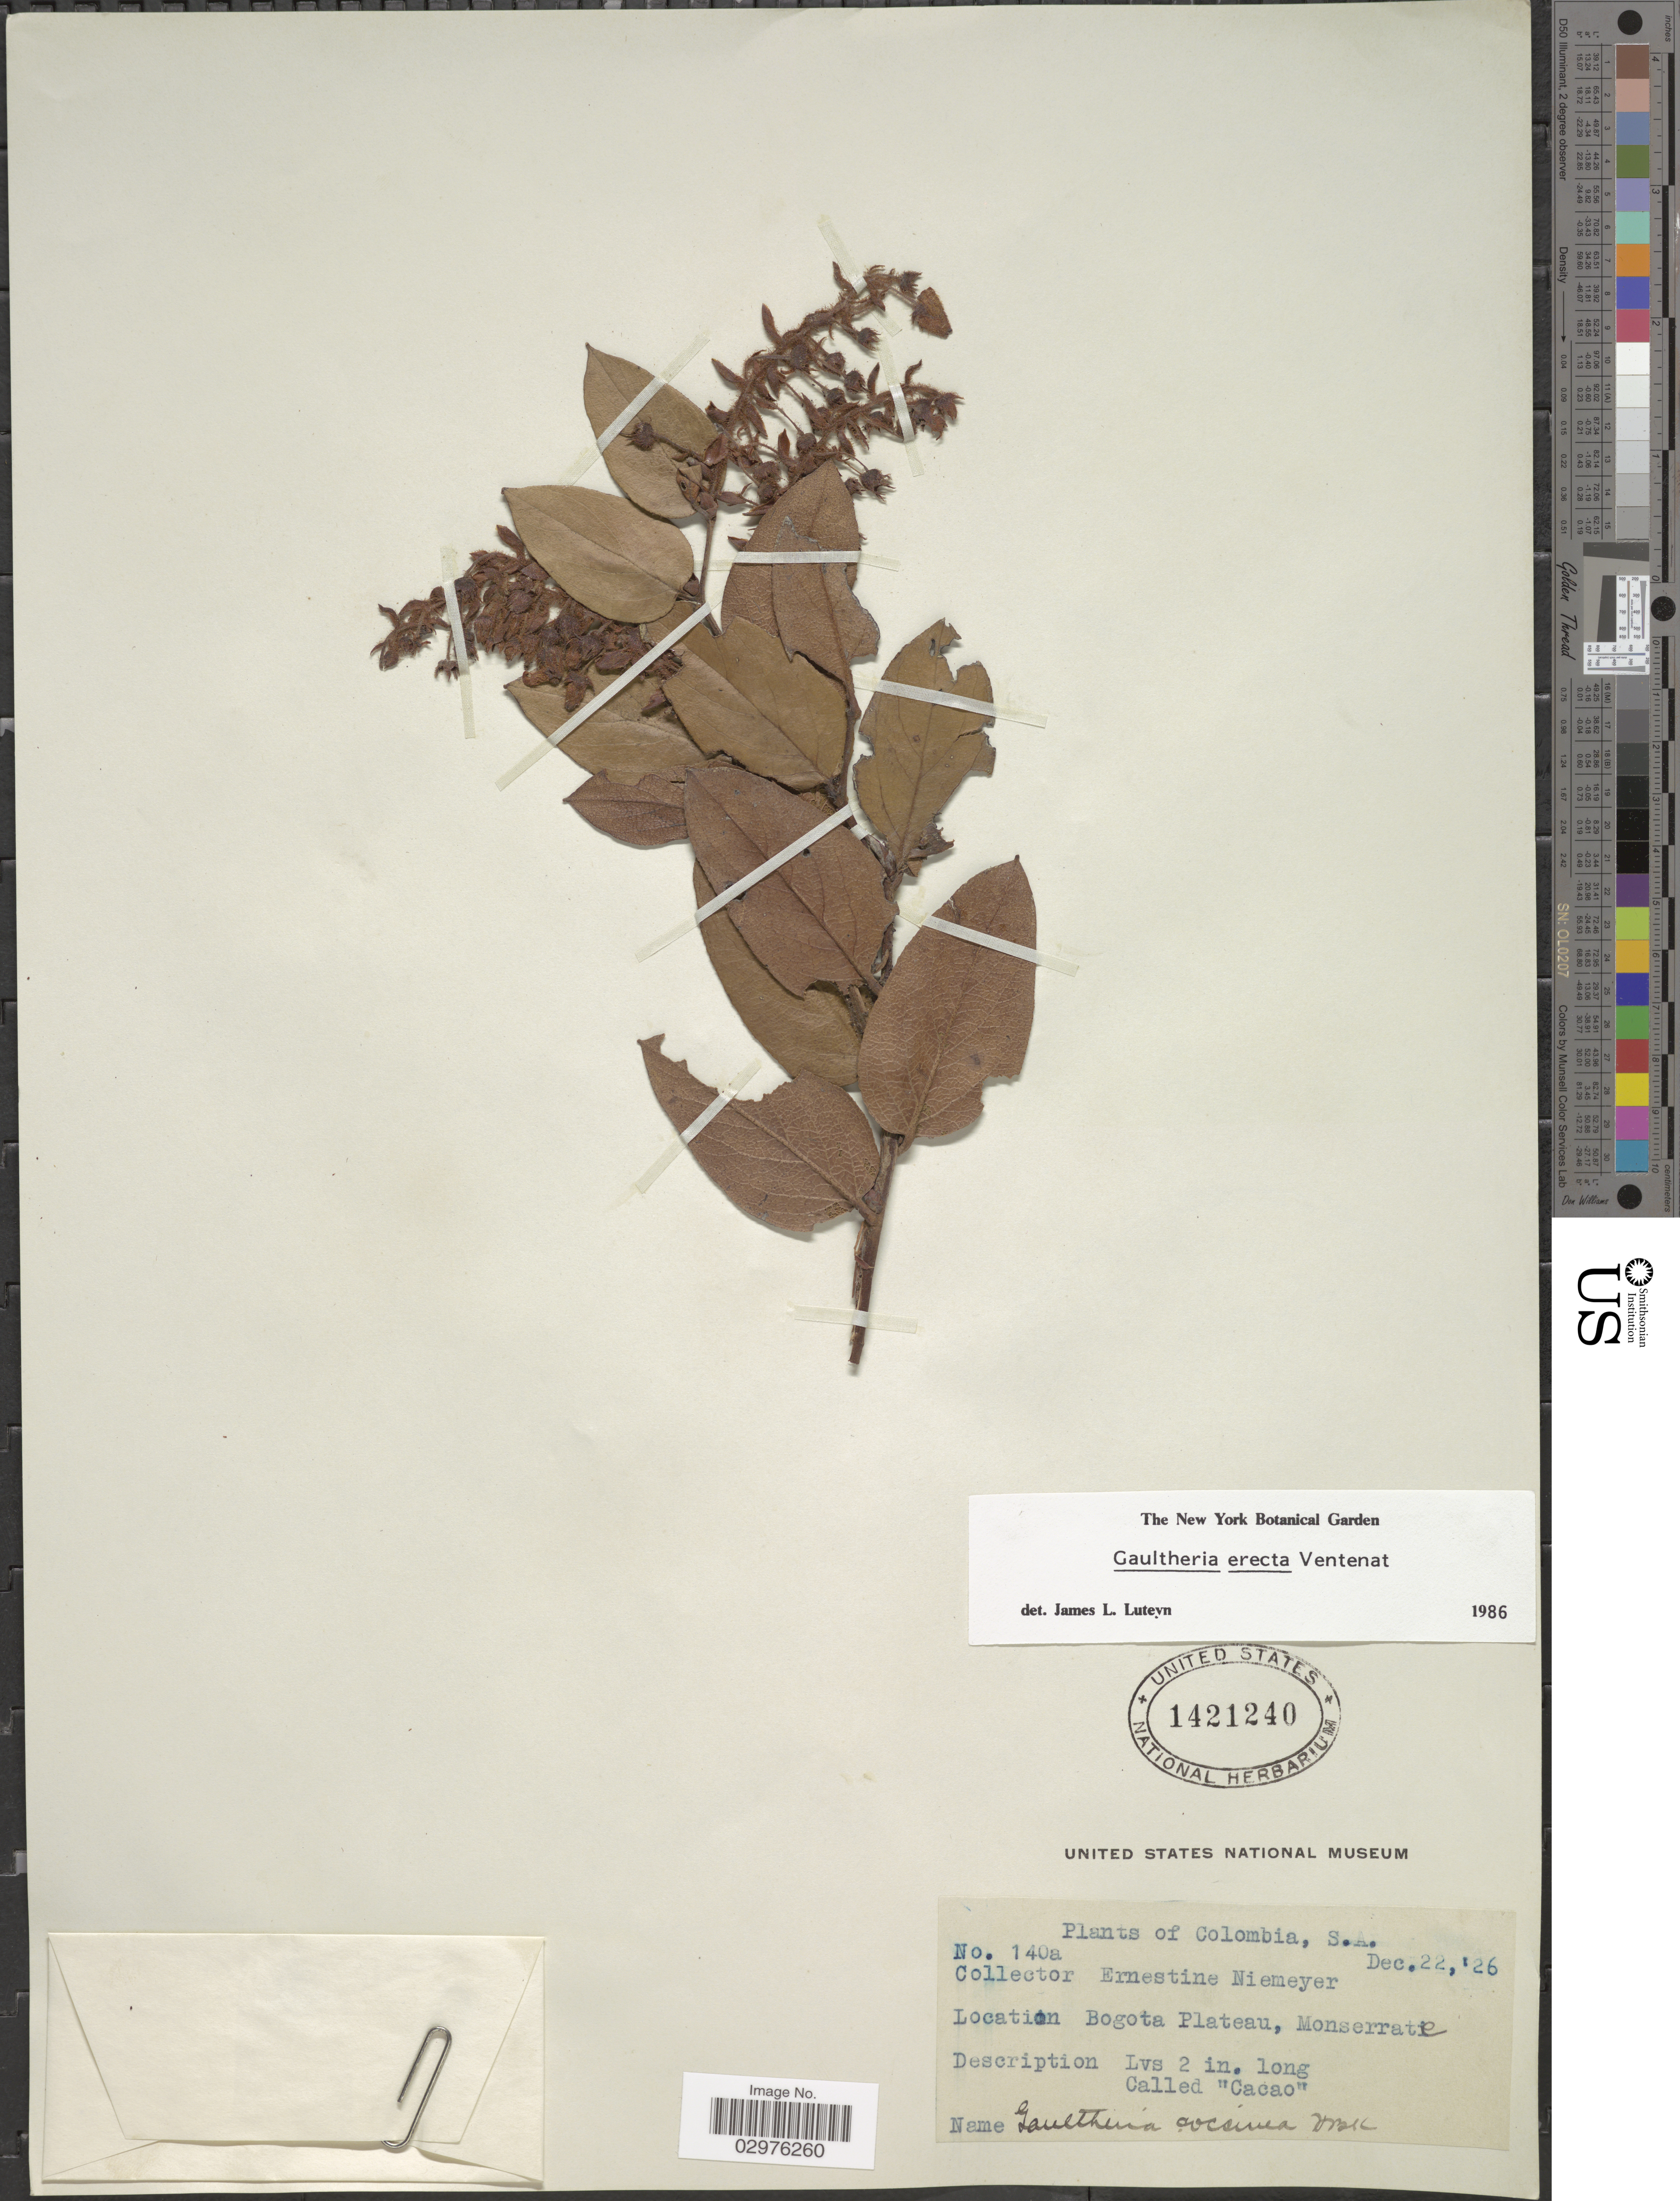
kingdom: Plantae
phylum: Tracheophyta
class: Magnoliopsida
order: Ericales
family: Ericaceae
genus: Gaultheria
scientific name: Gaultheria erecta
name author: Vent.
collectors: E. H. Niemeyer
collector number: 140a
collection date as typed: Transcribed d/m/y: 22/12/26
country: Colombia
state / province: Bogota D.C.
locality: Bogota Plateau, Monserrate.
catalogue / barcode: US 1421240